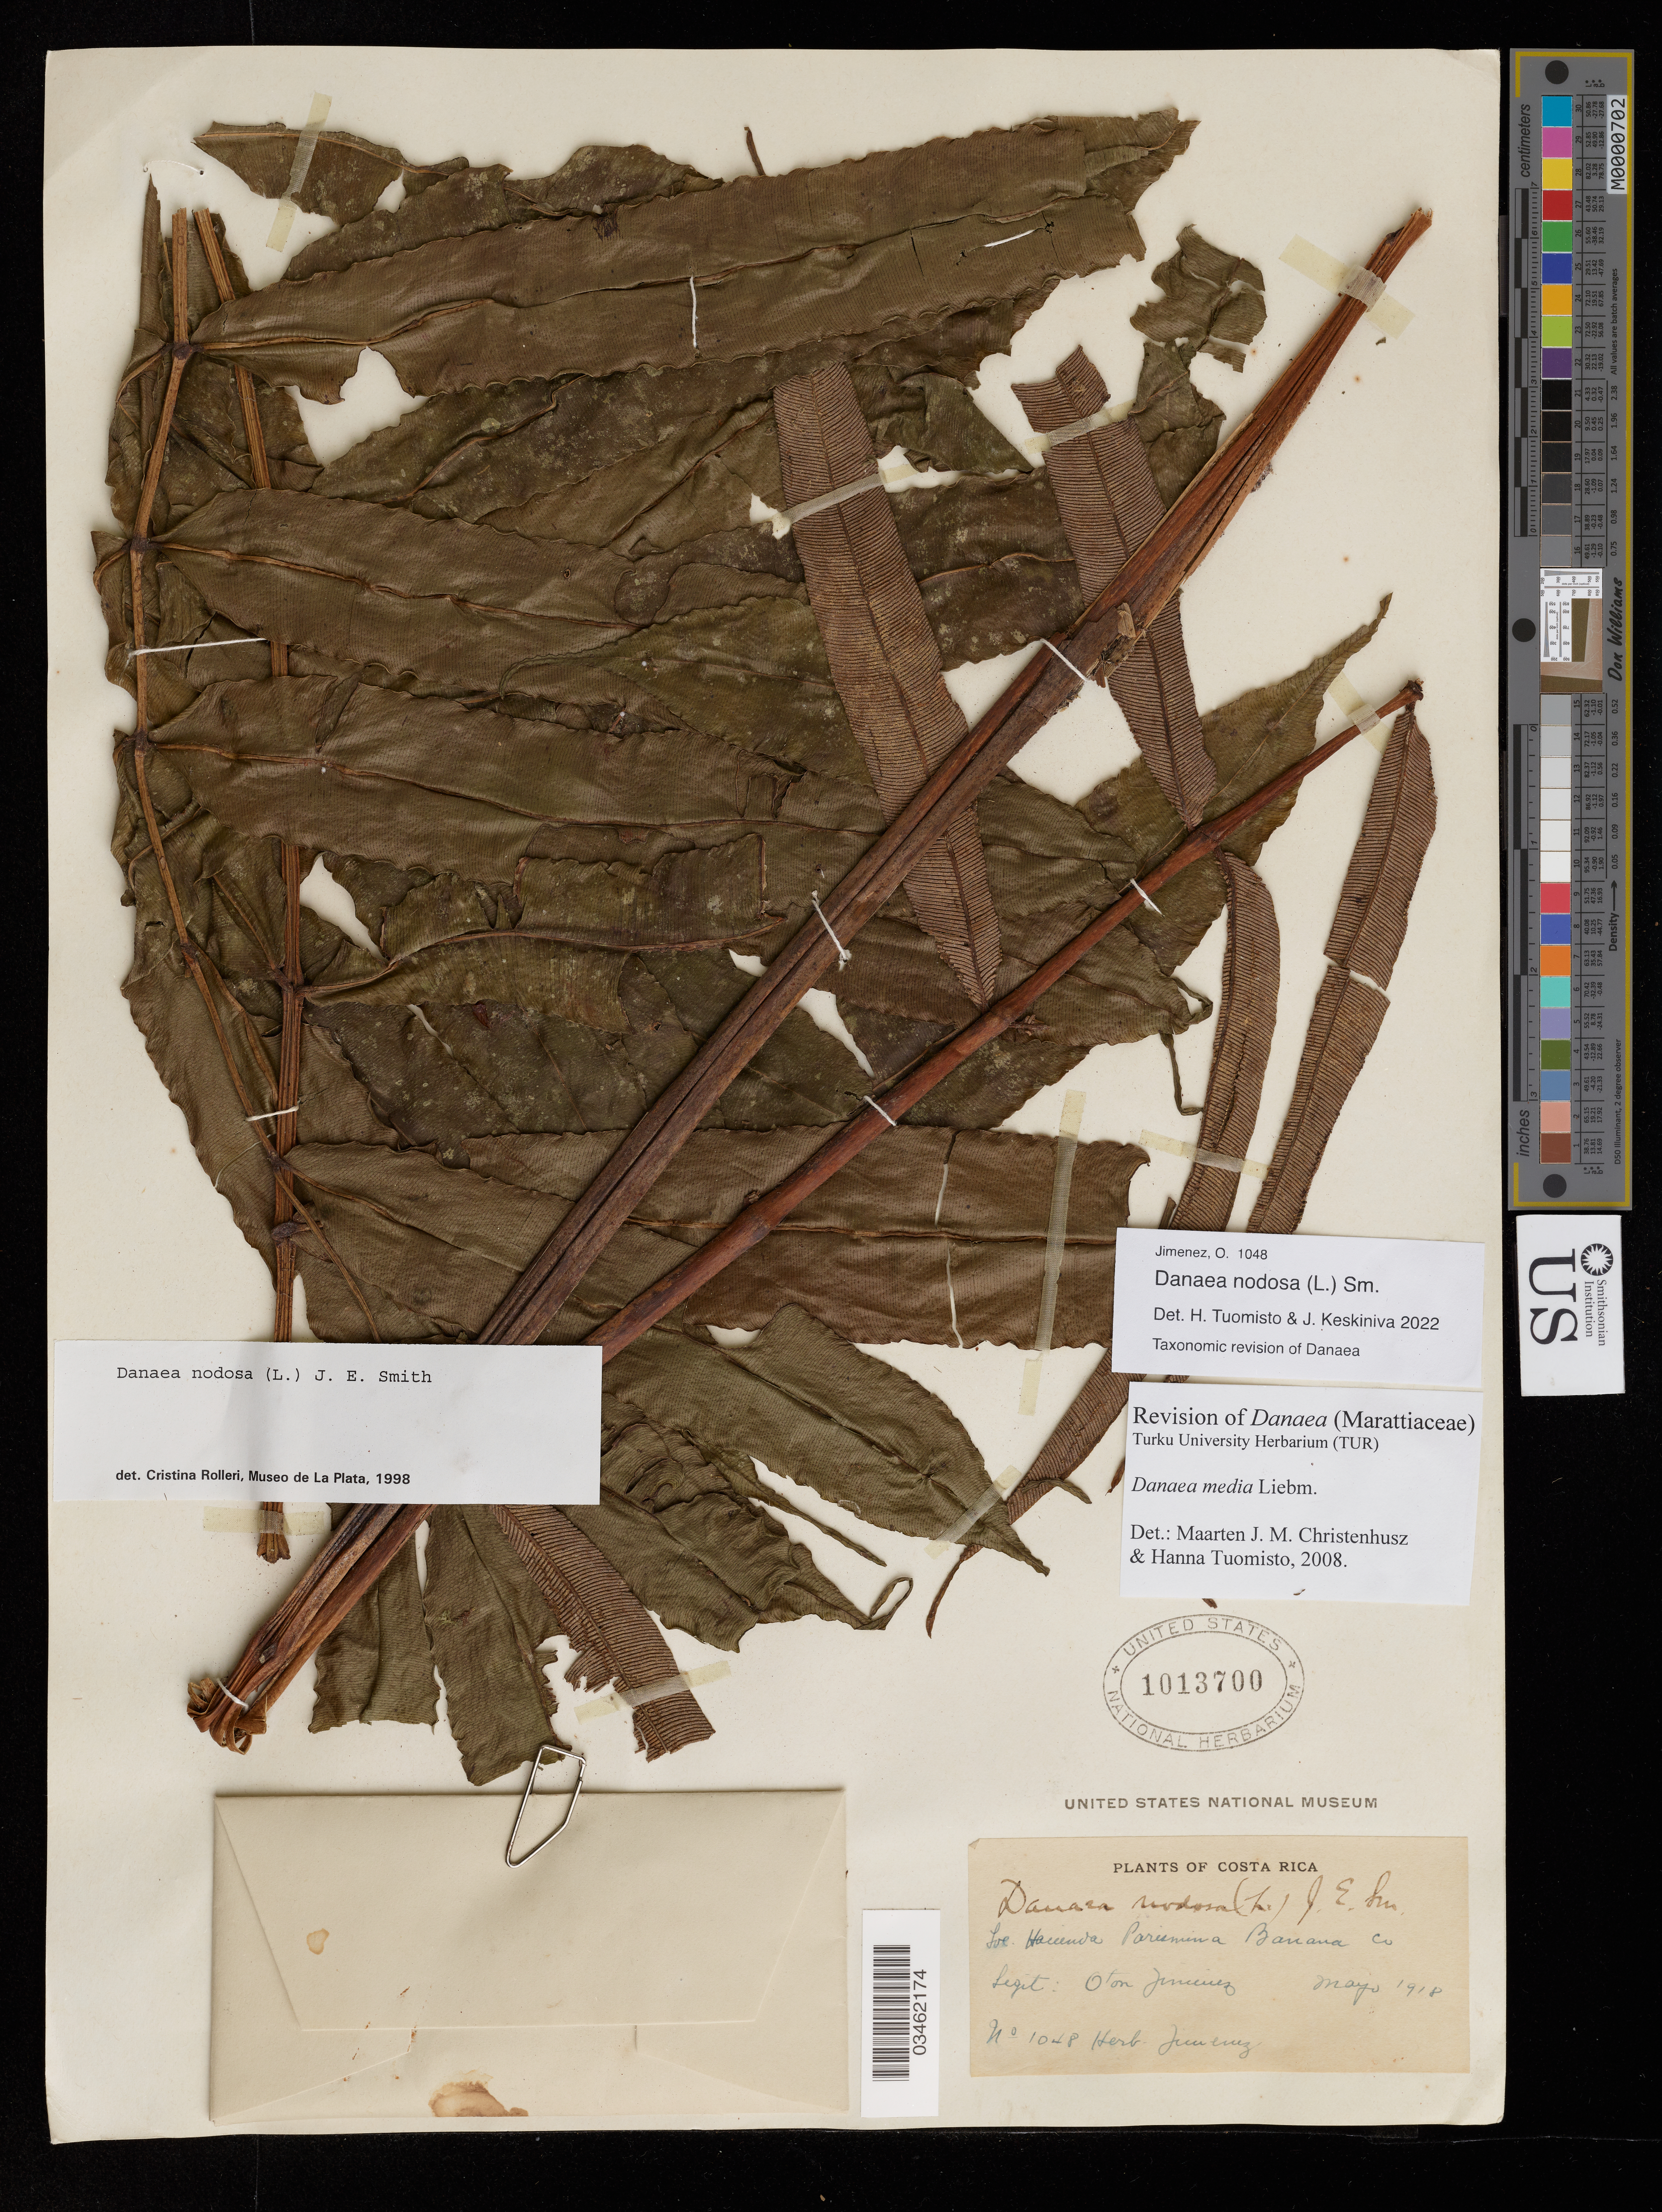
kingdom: Plantae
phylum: Tracheophyta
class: Polypodiopsida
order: Marattiales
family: Marattiaceae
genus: Danaea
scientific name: Danaea nodosa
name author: (L.) Sm.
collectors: O. Jiménez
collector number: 1048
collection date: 1918-05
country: Costa Rica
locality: Hacienda Parumina Banana Co.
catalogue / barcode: US 1013700